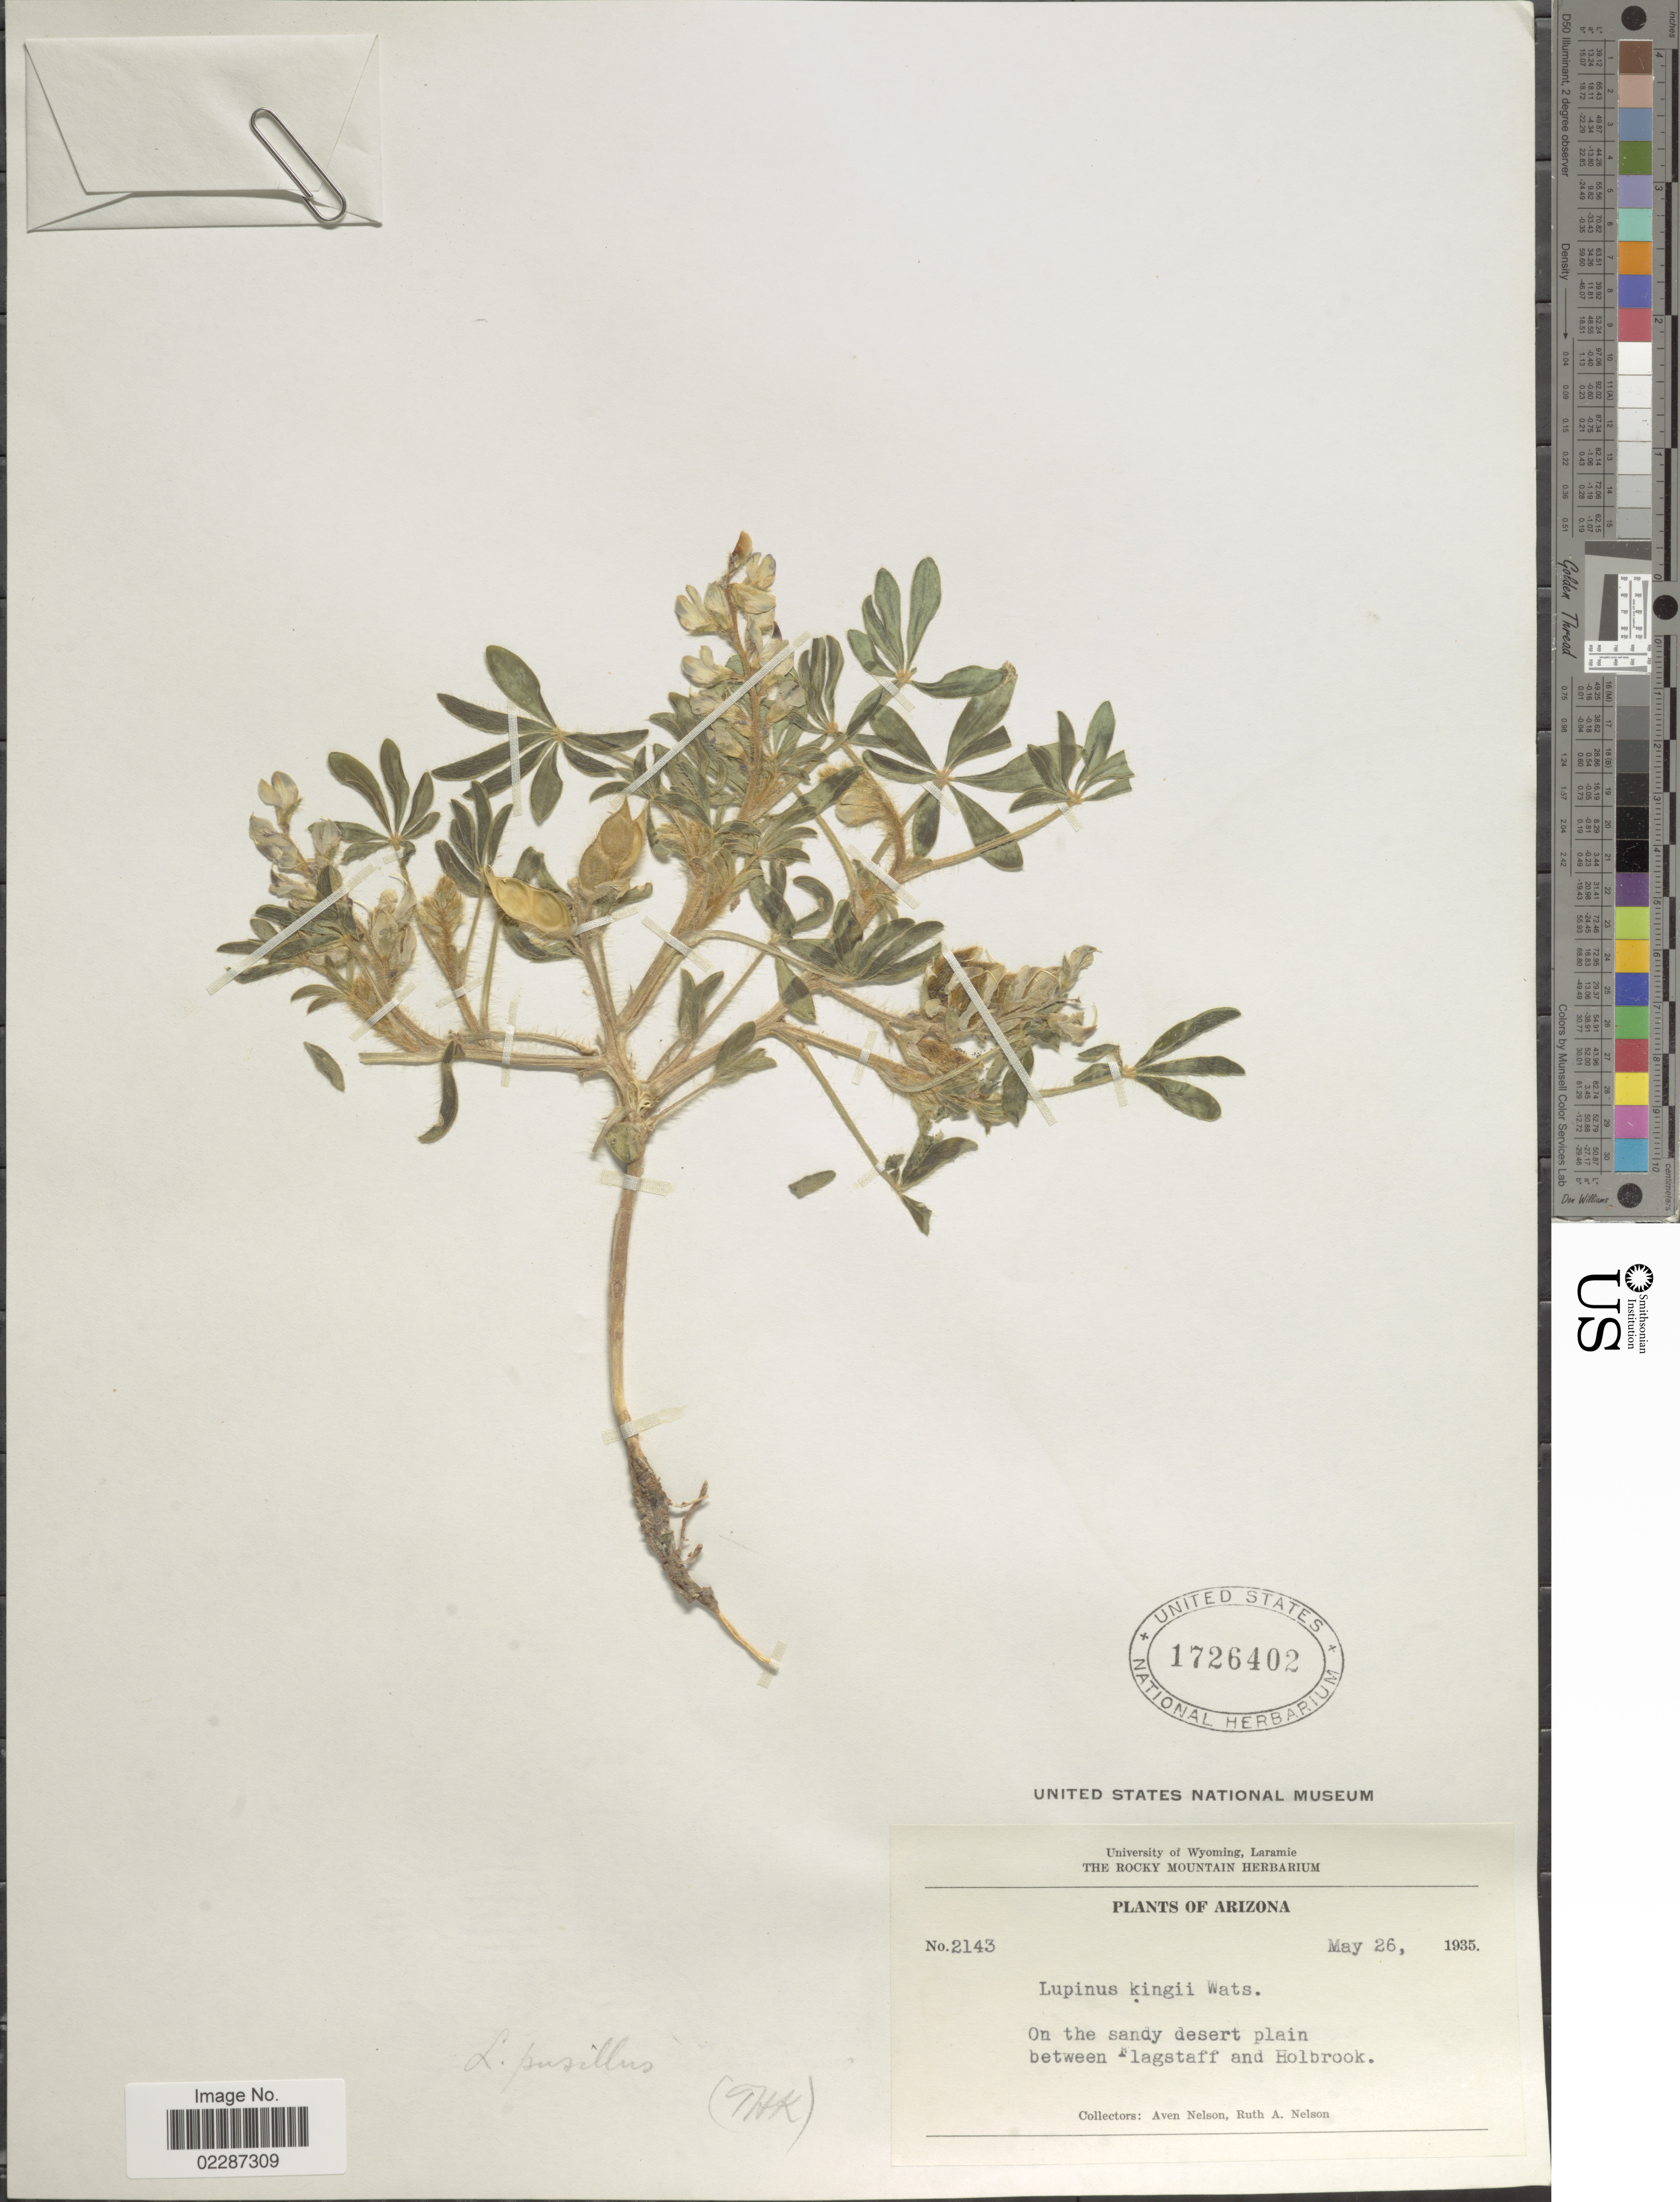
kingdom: Plantae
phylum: Tracheophyta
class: Magnoliopsida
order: Fabales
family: Fabaceae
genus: Lupinus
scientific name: Lupinus pusillus subsp. intermontanus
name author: (A. Heller) D.B. Dunn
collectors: A. Nelson & R. A. Nelson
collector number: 2143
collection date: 1935-05-26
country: United States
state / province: Arizona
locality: On the sandy desert plain between Flagstaff and Holbrook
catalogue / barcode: US 1726402